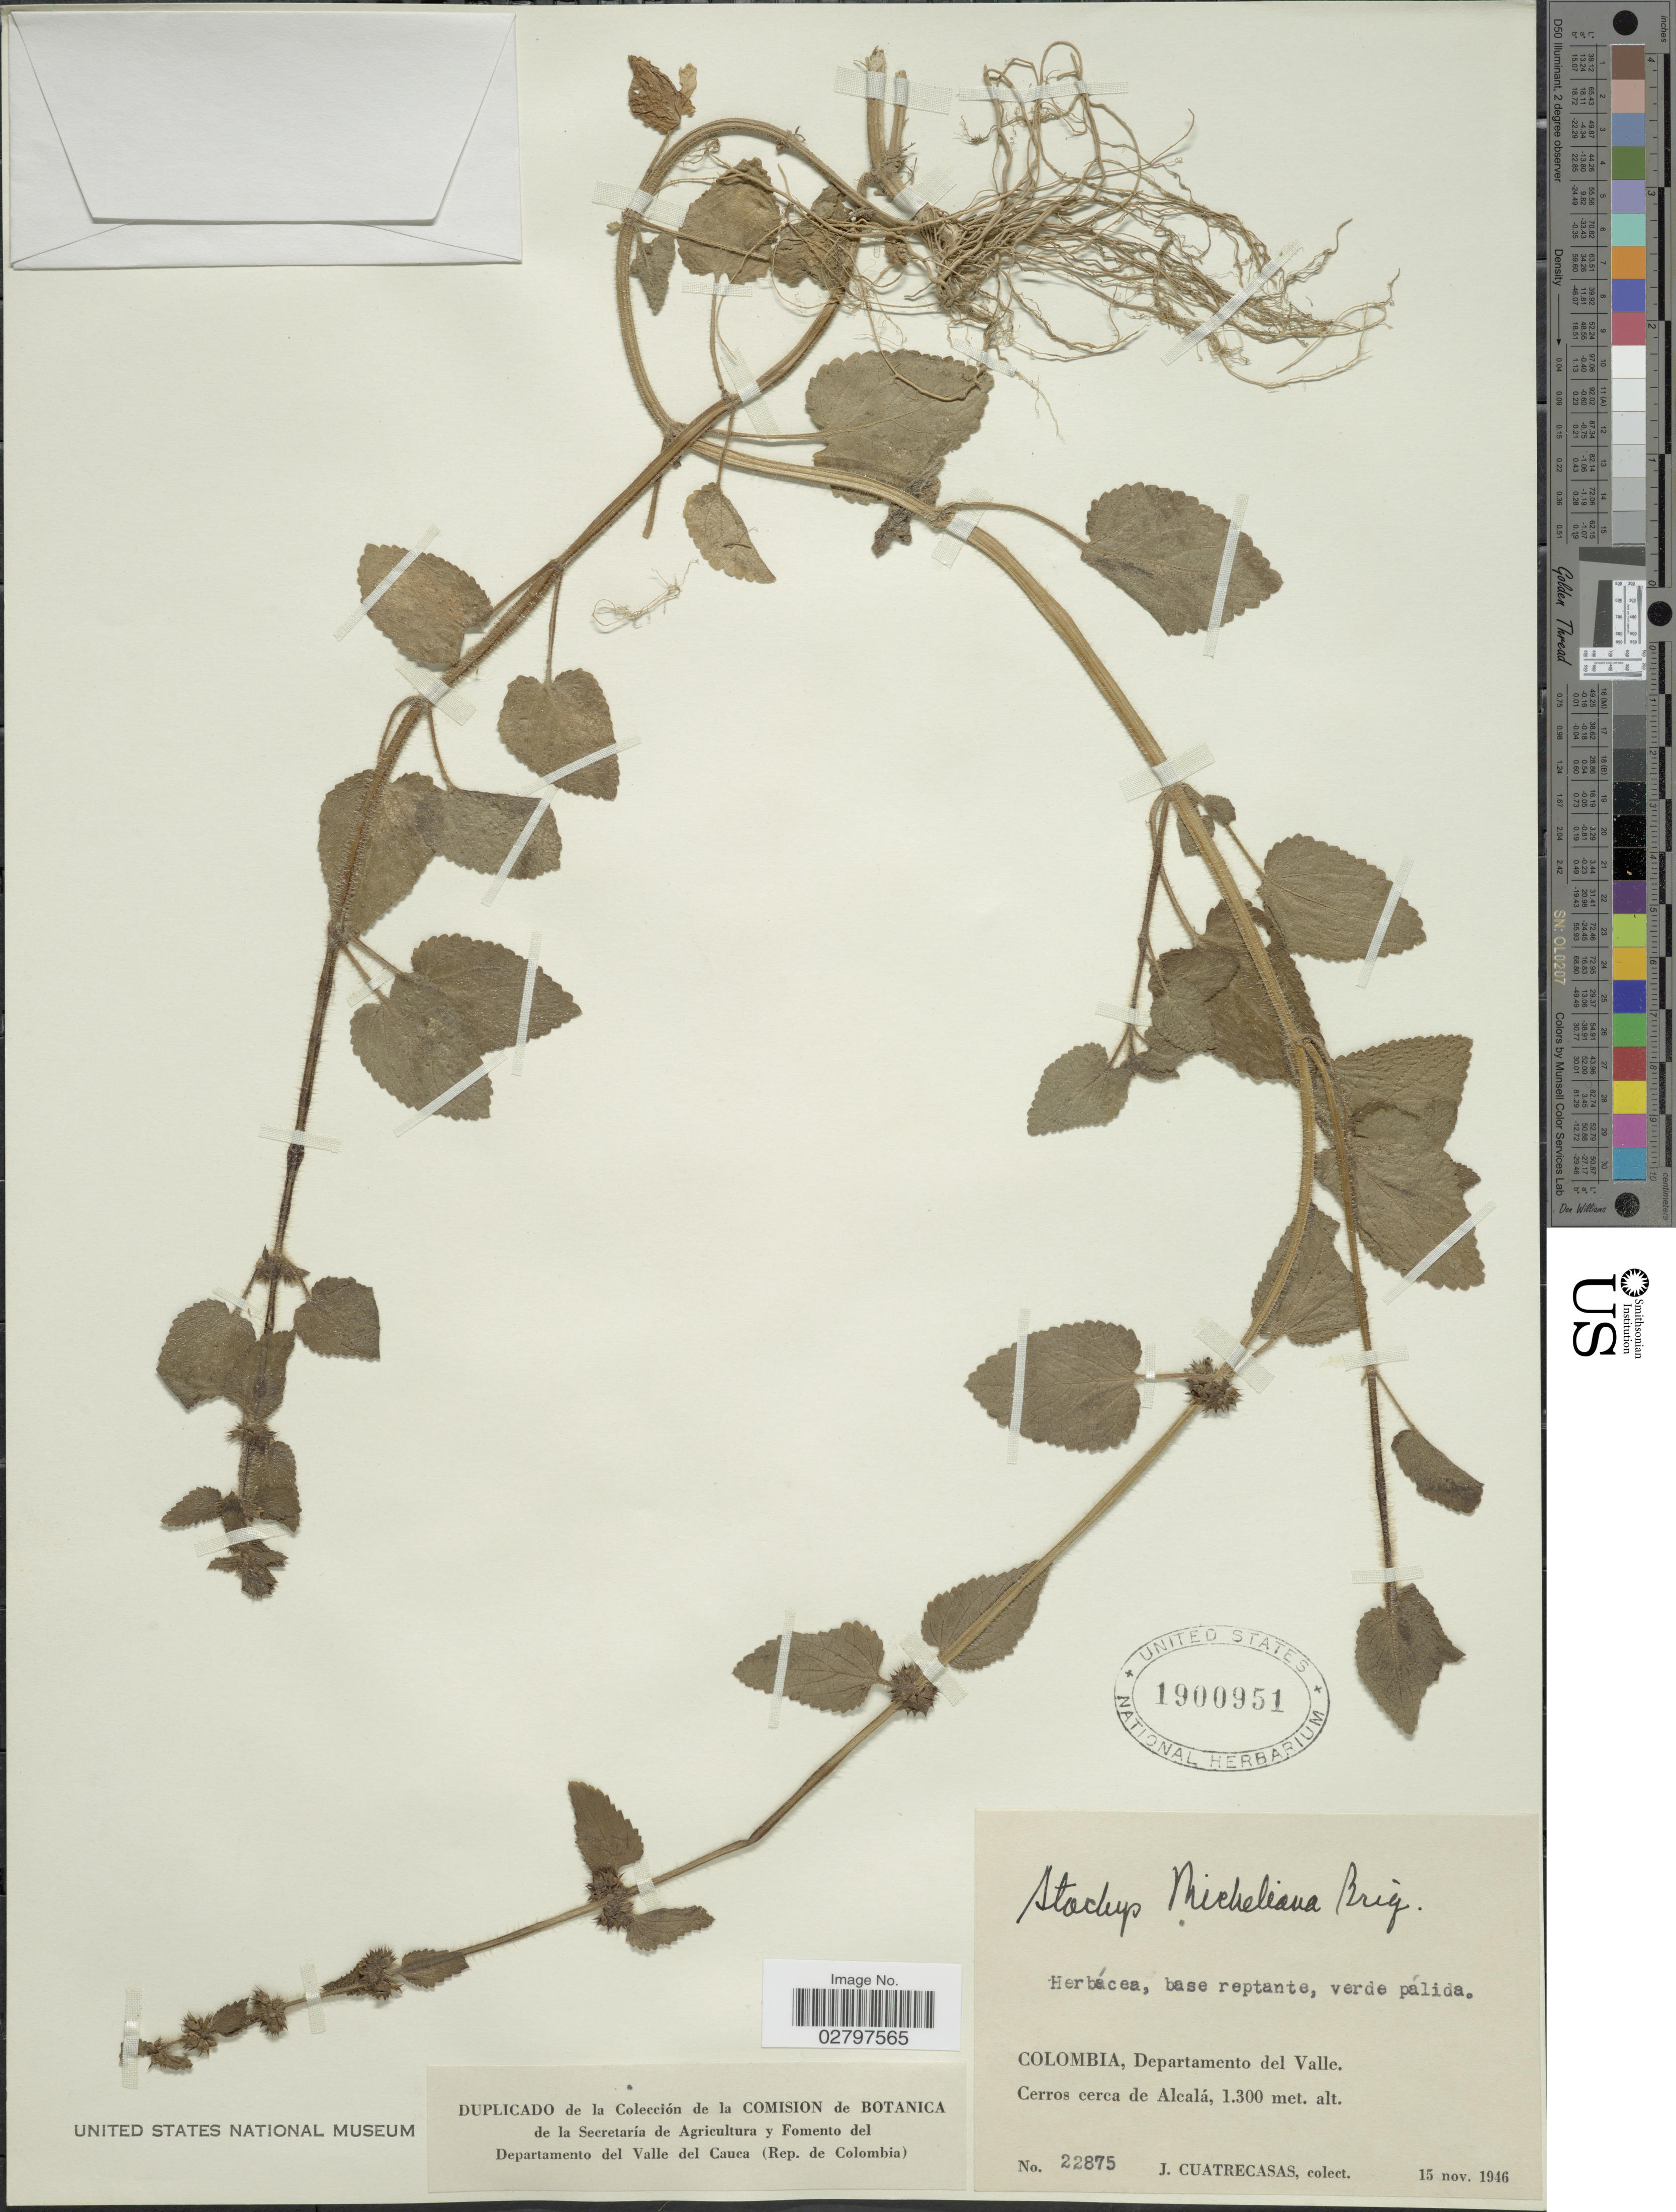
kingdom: Plantae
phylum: Tracheophyta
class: Magnoliopsida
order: Lamiales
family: Lamiaceae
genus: Stachys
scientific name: Stachys micheliana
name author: Briq. ex Micheli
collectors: J. Cuatrecasas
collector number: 22875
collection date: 1946-11-15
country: Colombia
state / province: Valle del Cauca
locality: Departamento del Valle, Cerros cerca de Alcalá.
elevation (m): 1300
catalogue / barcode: US 1900951